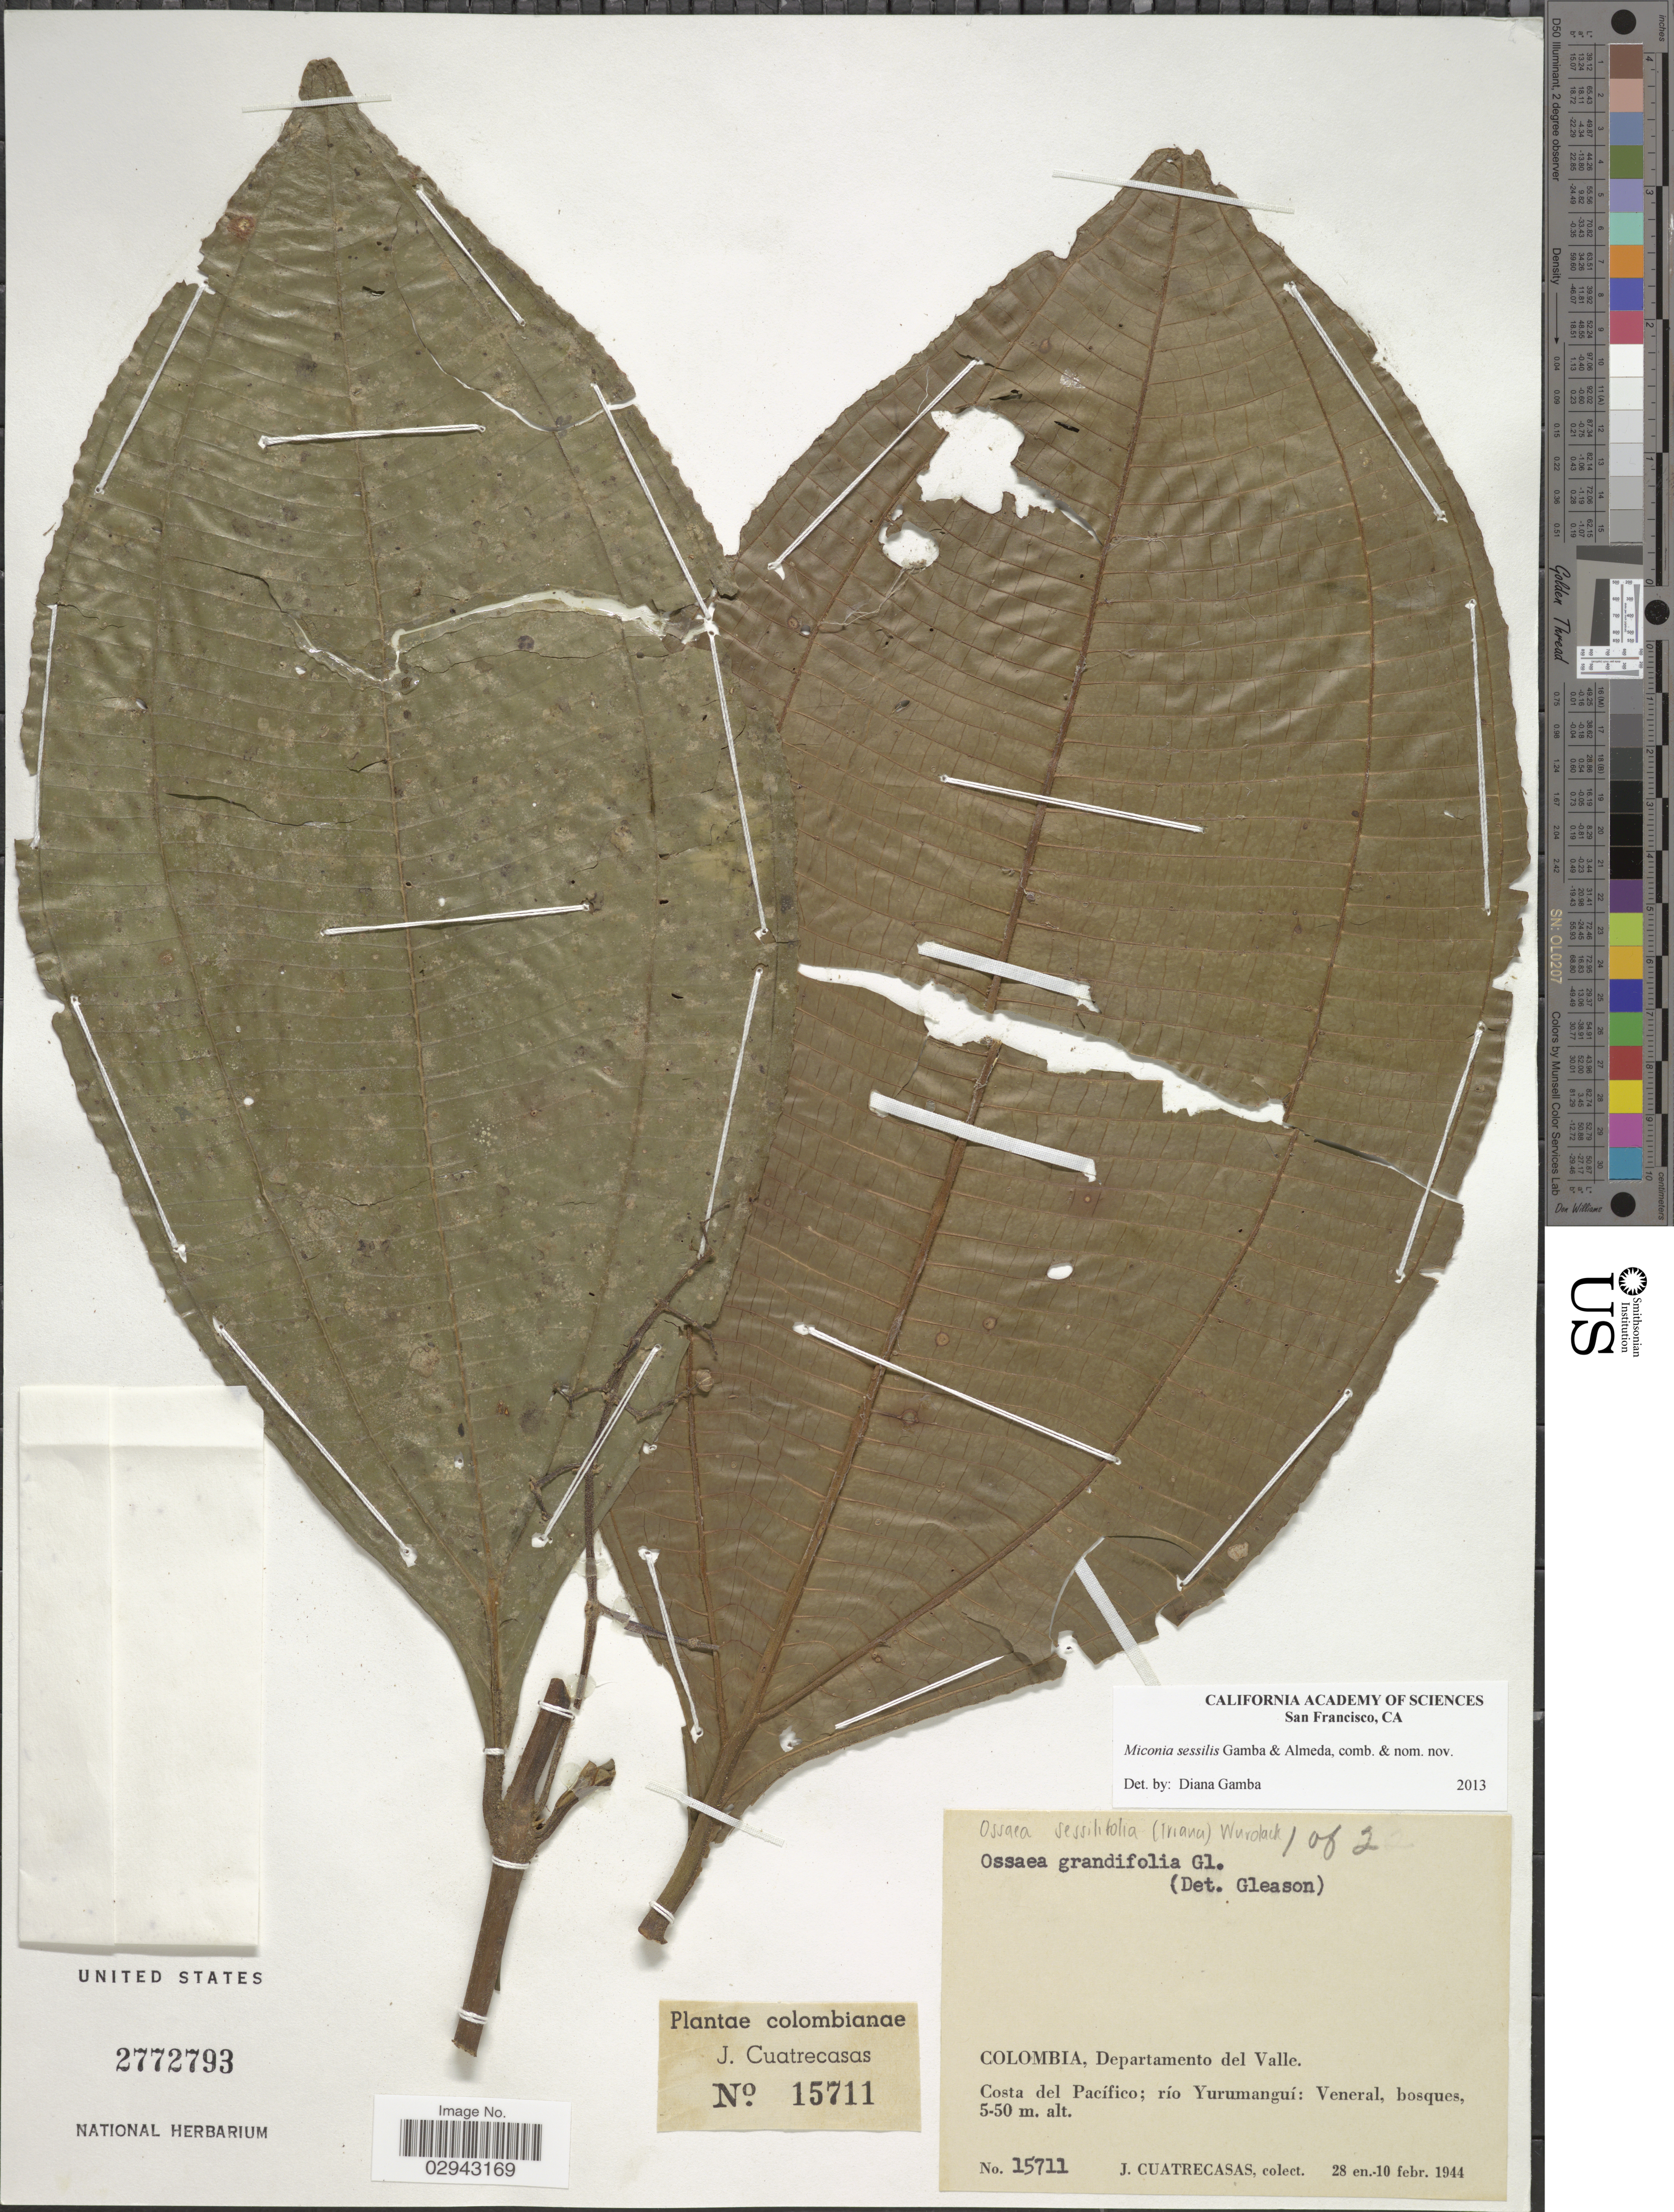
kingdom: Plantae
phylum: Tracheophyta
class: Magnoliopsida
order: Myrtales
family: Melastomataceae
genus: Miconia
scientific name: Miconia sessilis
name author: Gamba & Almeda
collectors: J. Cuatrecasas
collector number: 15711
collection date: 1944-01-28/1944-02-10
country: Colombia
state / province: Valle del Cauca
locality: Departamento del Valle. Costa del Pacífico; río Yurumanguí; Veneral, bosques.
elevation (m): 5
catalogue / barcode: US 2772793